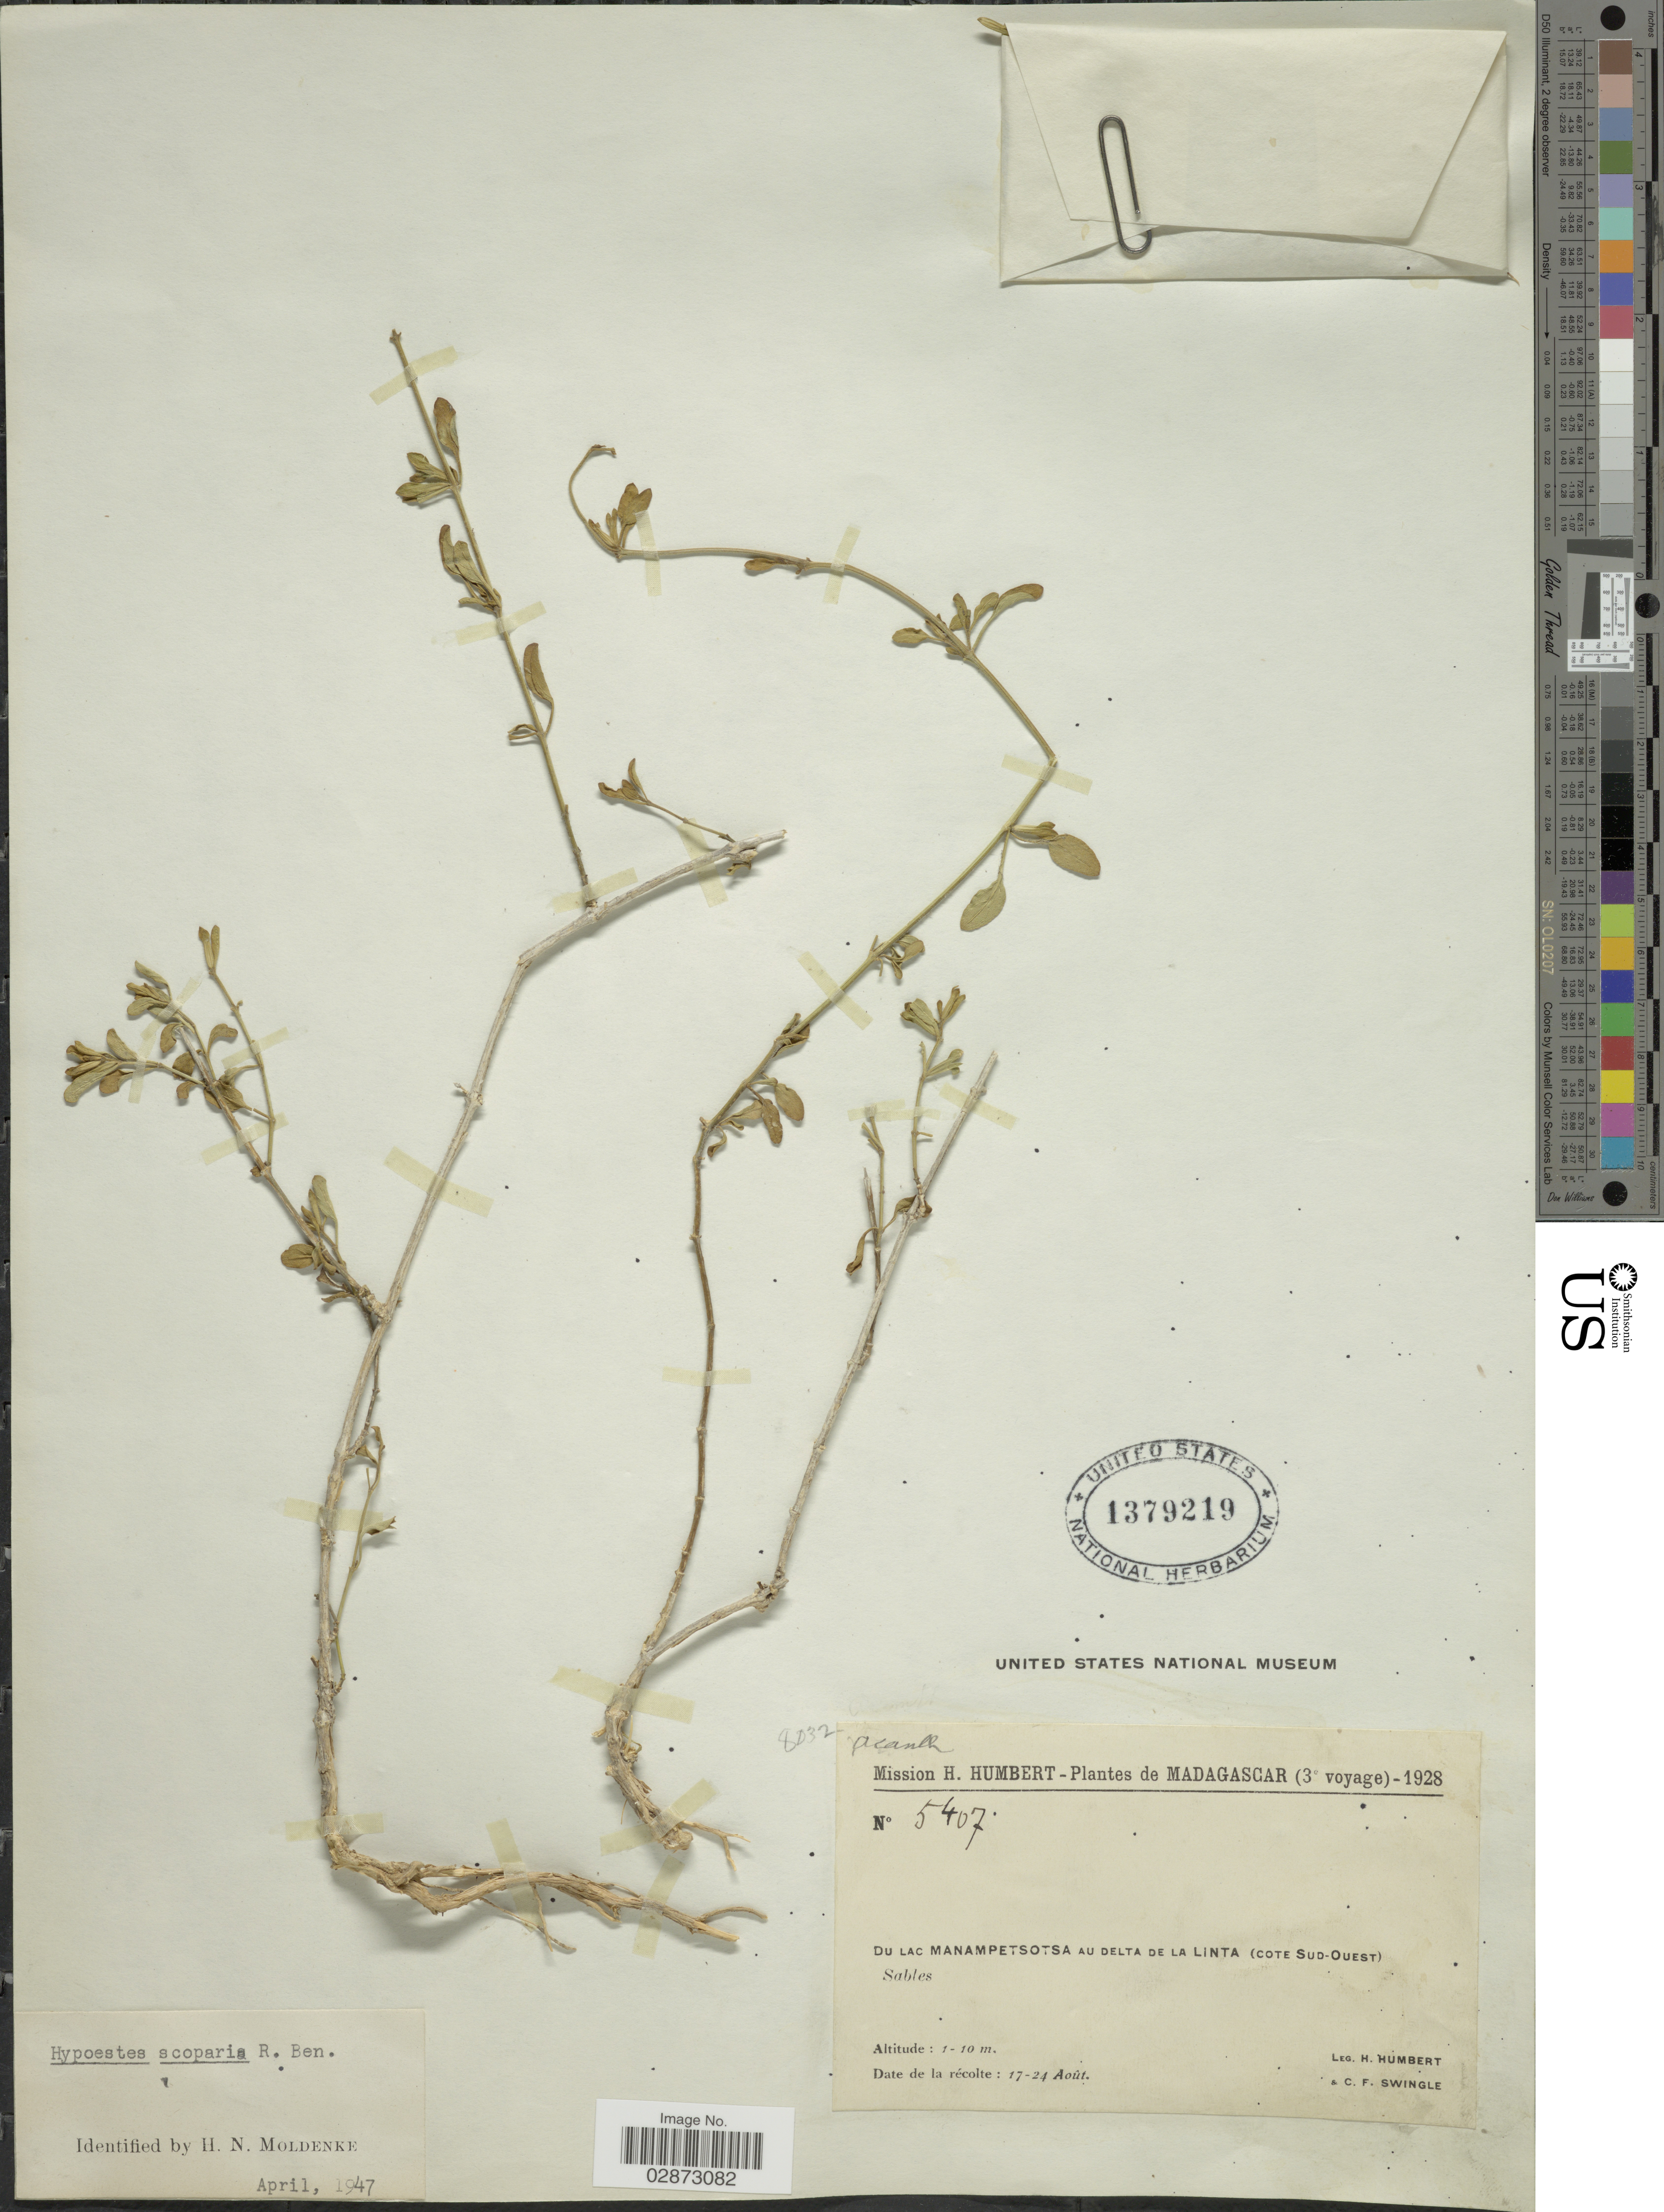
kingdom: Plantae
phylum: Tracheophyta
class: Magnoliopsida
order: Lamiales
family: Acanthaceae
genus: Hypoestes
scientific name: Hypoestes scoparia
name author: Benoist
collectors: H. Humbert & C. Swingle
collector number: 5407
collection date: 1928-08-17/1928-08-24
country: Madagascar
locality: Du lac Manampetsotsa au delta de la Linta (Cote Sud-Ouest).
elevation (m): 1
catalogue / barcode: US 1379219